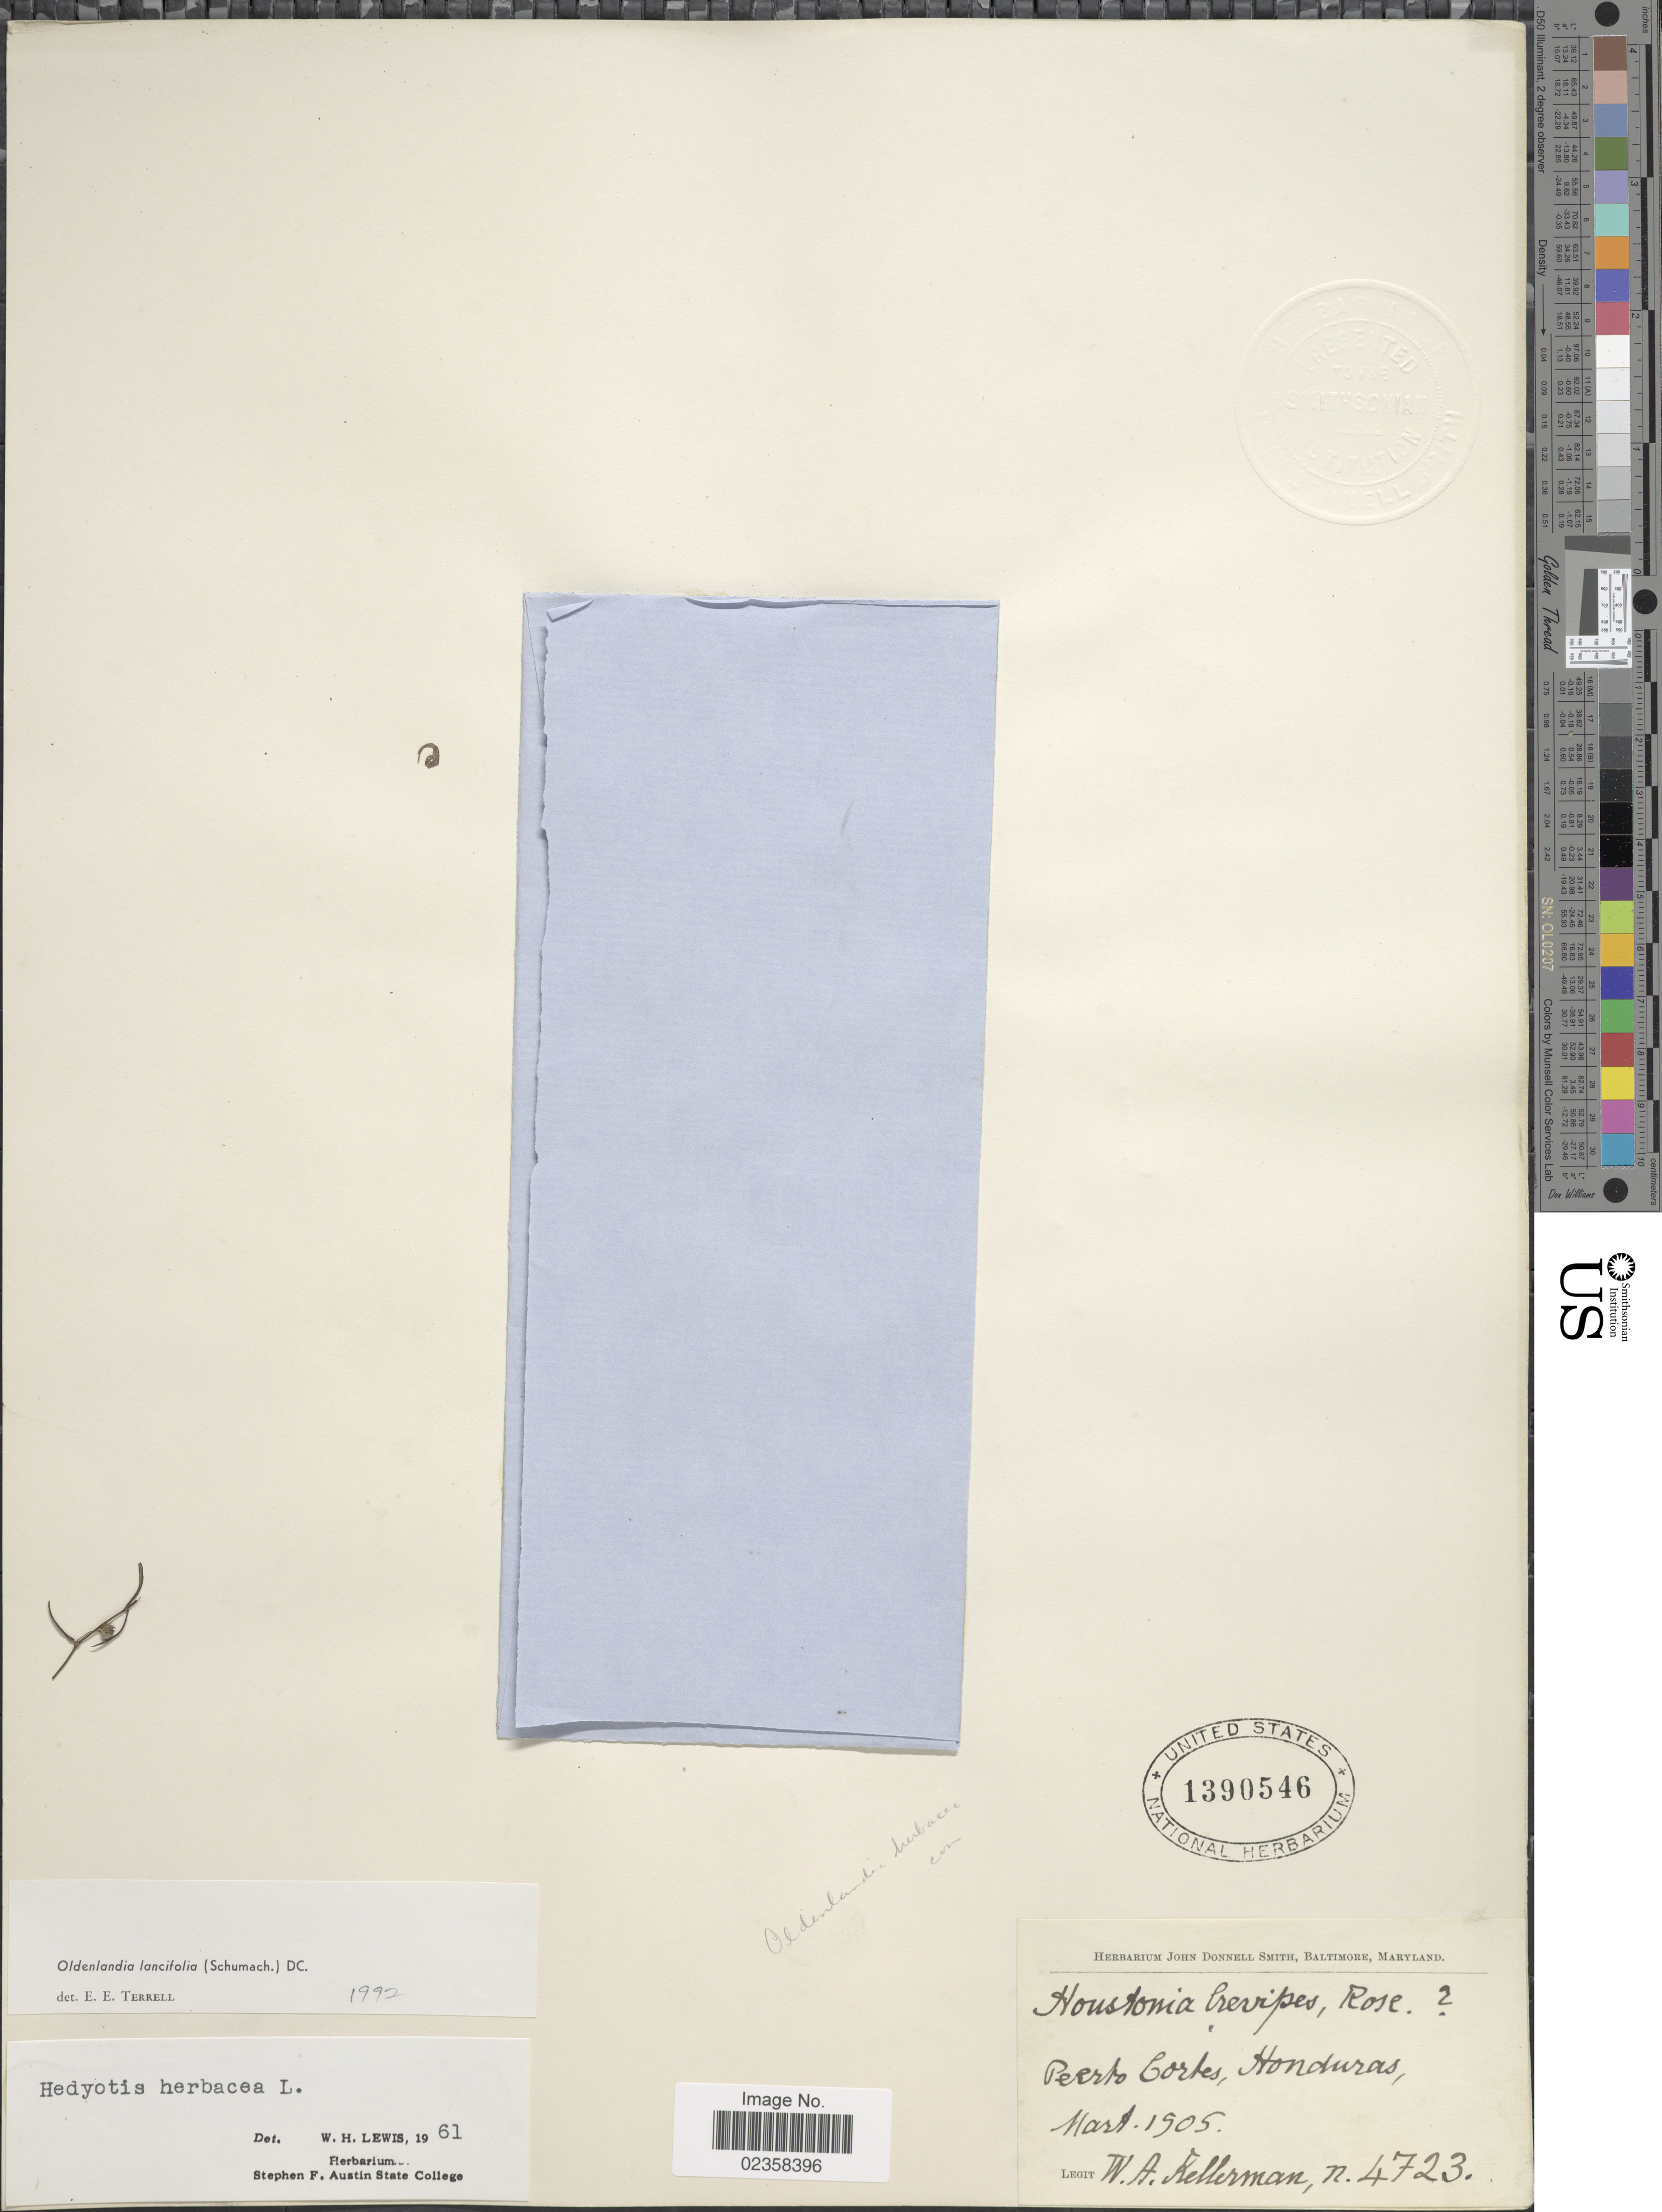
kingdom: Plantae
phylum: Tracheophyta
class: Magnoliopsida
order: Gentianales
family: Rubiaceae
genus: Oldenlandia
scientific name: Oldenlandia lancifolia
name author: (Schumach.) DC.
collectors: W. Kellerman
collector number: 4723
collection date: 1905-03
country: Honduras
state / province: Cortés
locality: Puerto Cortes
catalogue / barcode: US 1390546